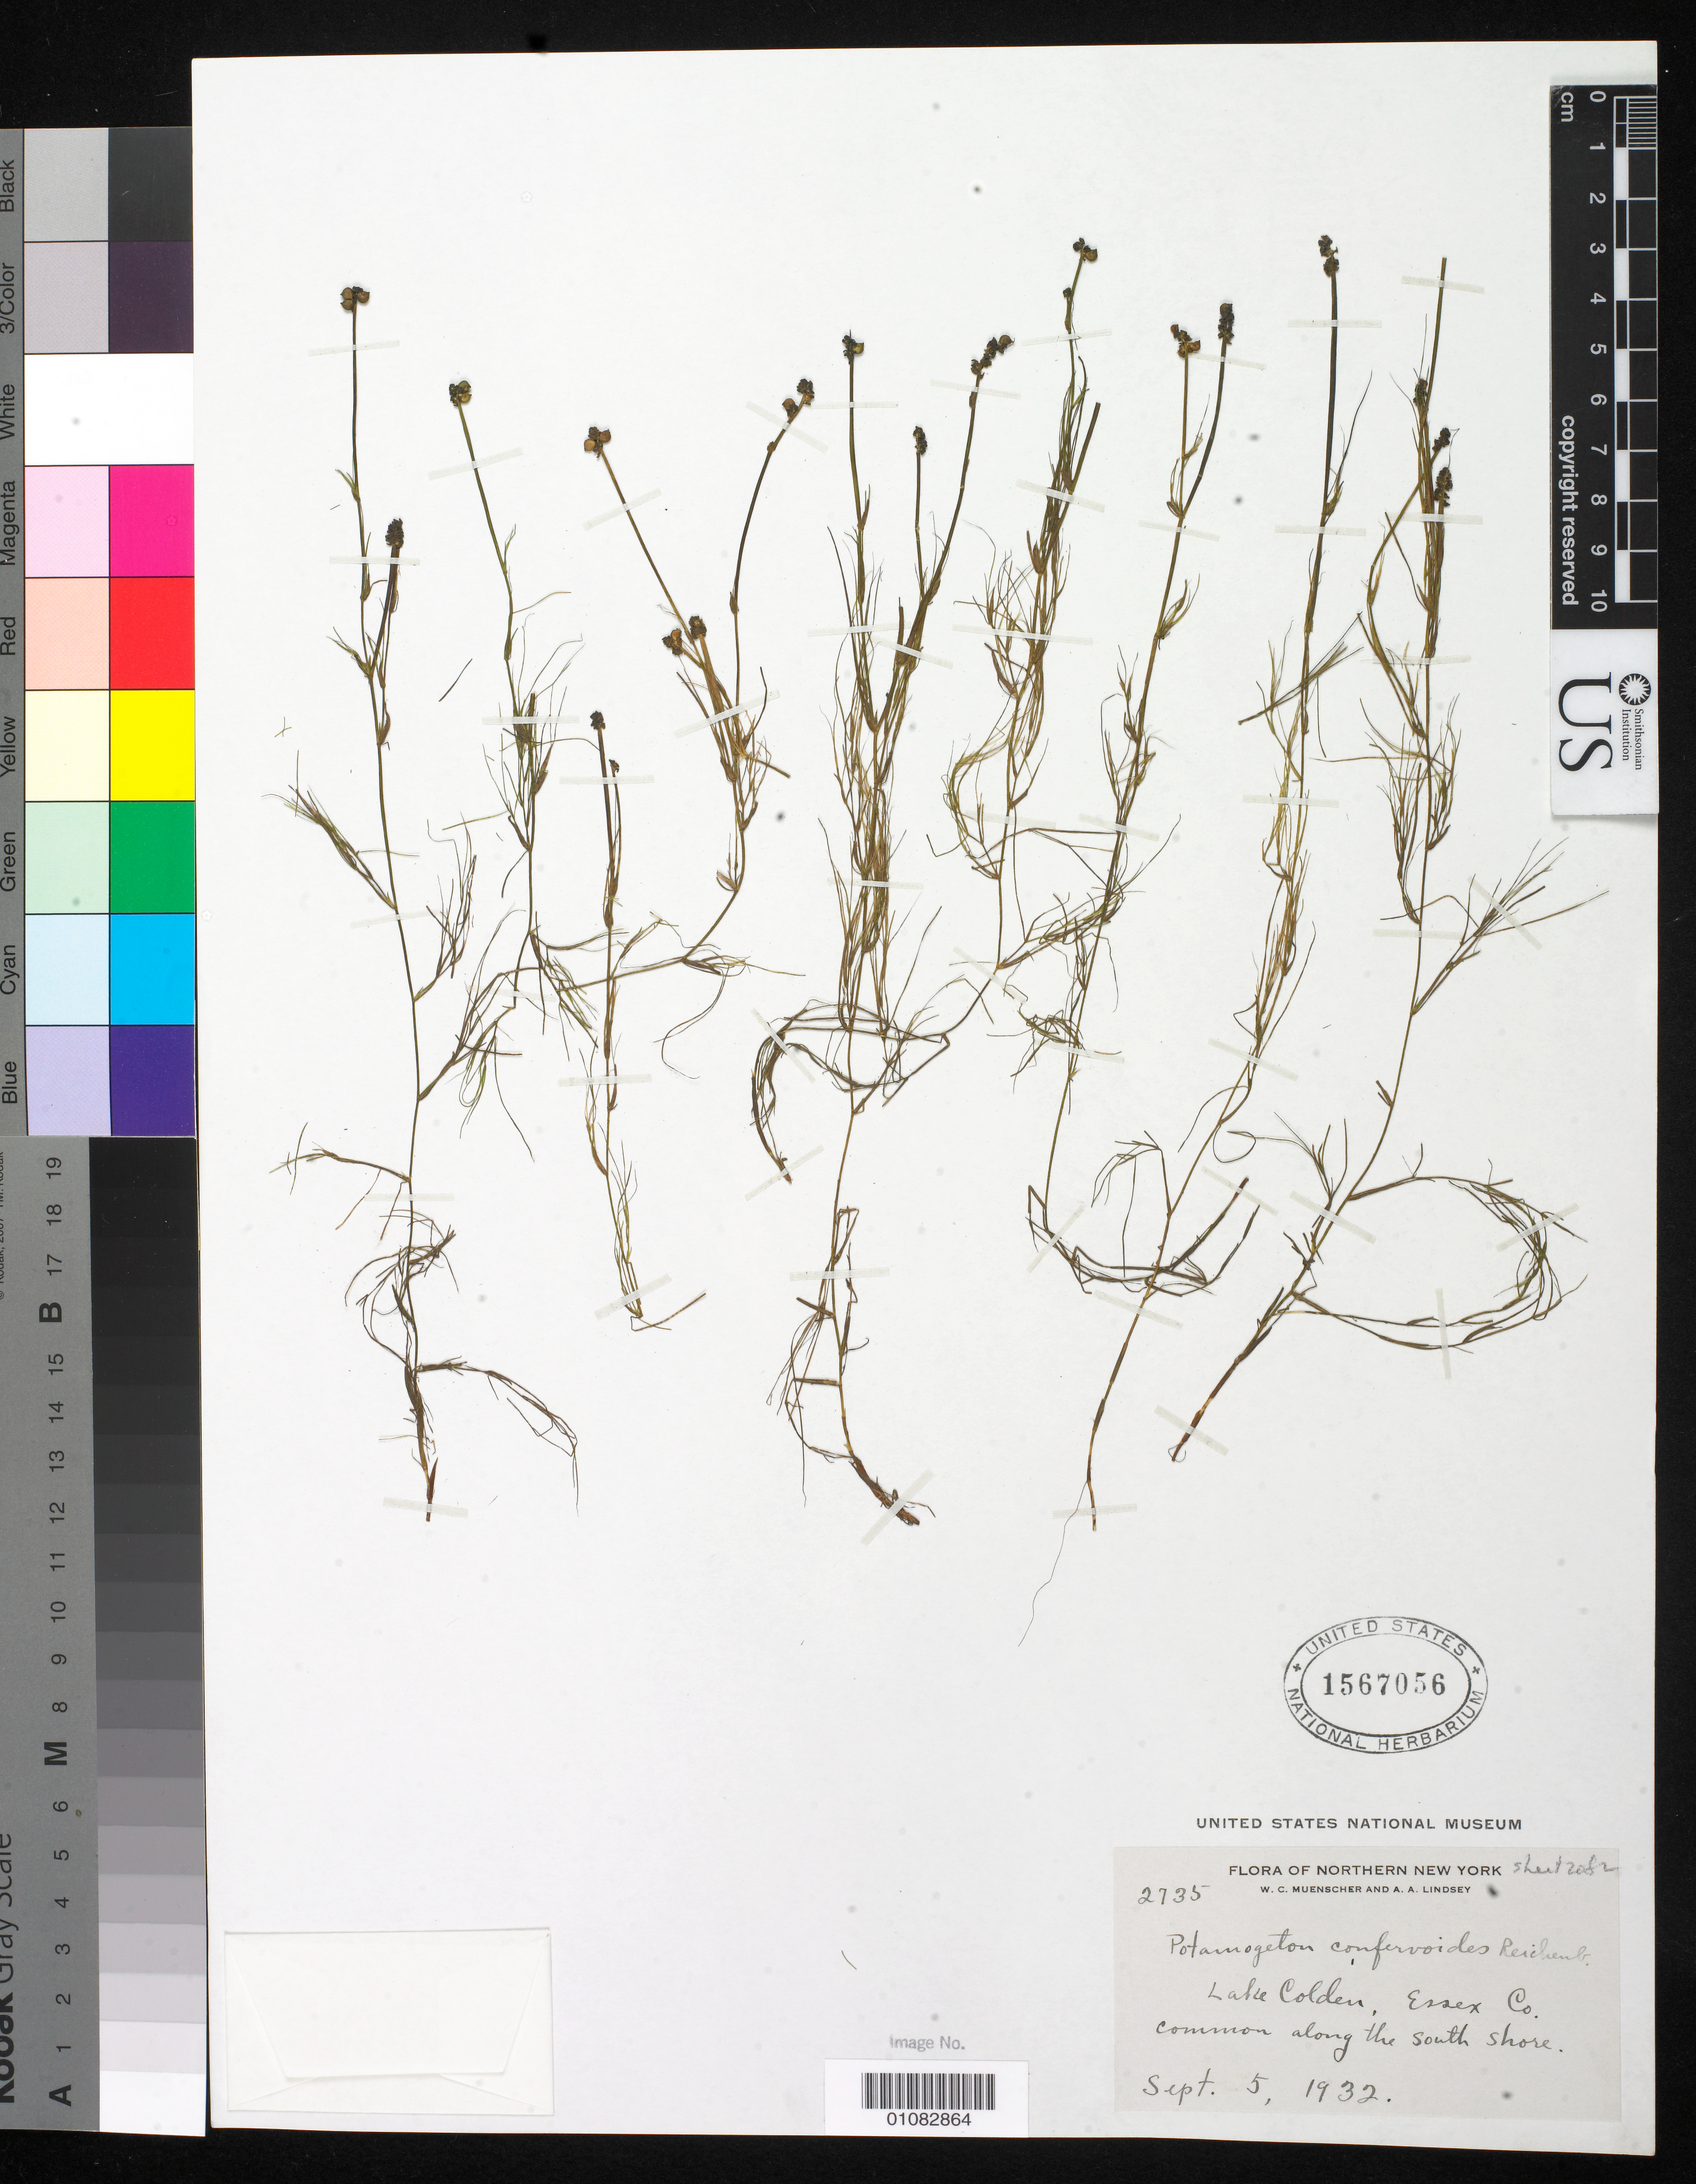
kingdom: Plantae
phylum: Tracheophyta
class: Liliopsida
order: Alismatales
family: Potamogetonaceae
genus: Potamogeton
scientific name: Potamogeton confervoides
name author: Rchb.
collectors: W. Muenscher & A. Lindsey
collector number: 2735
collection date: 1932-09-05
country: United States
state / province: New York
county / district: Essex County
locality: south shore of Lake Colden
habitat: Common in shallow water along south shore of lake.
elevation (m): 823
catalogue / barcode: US 1567056